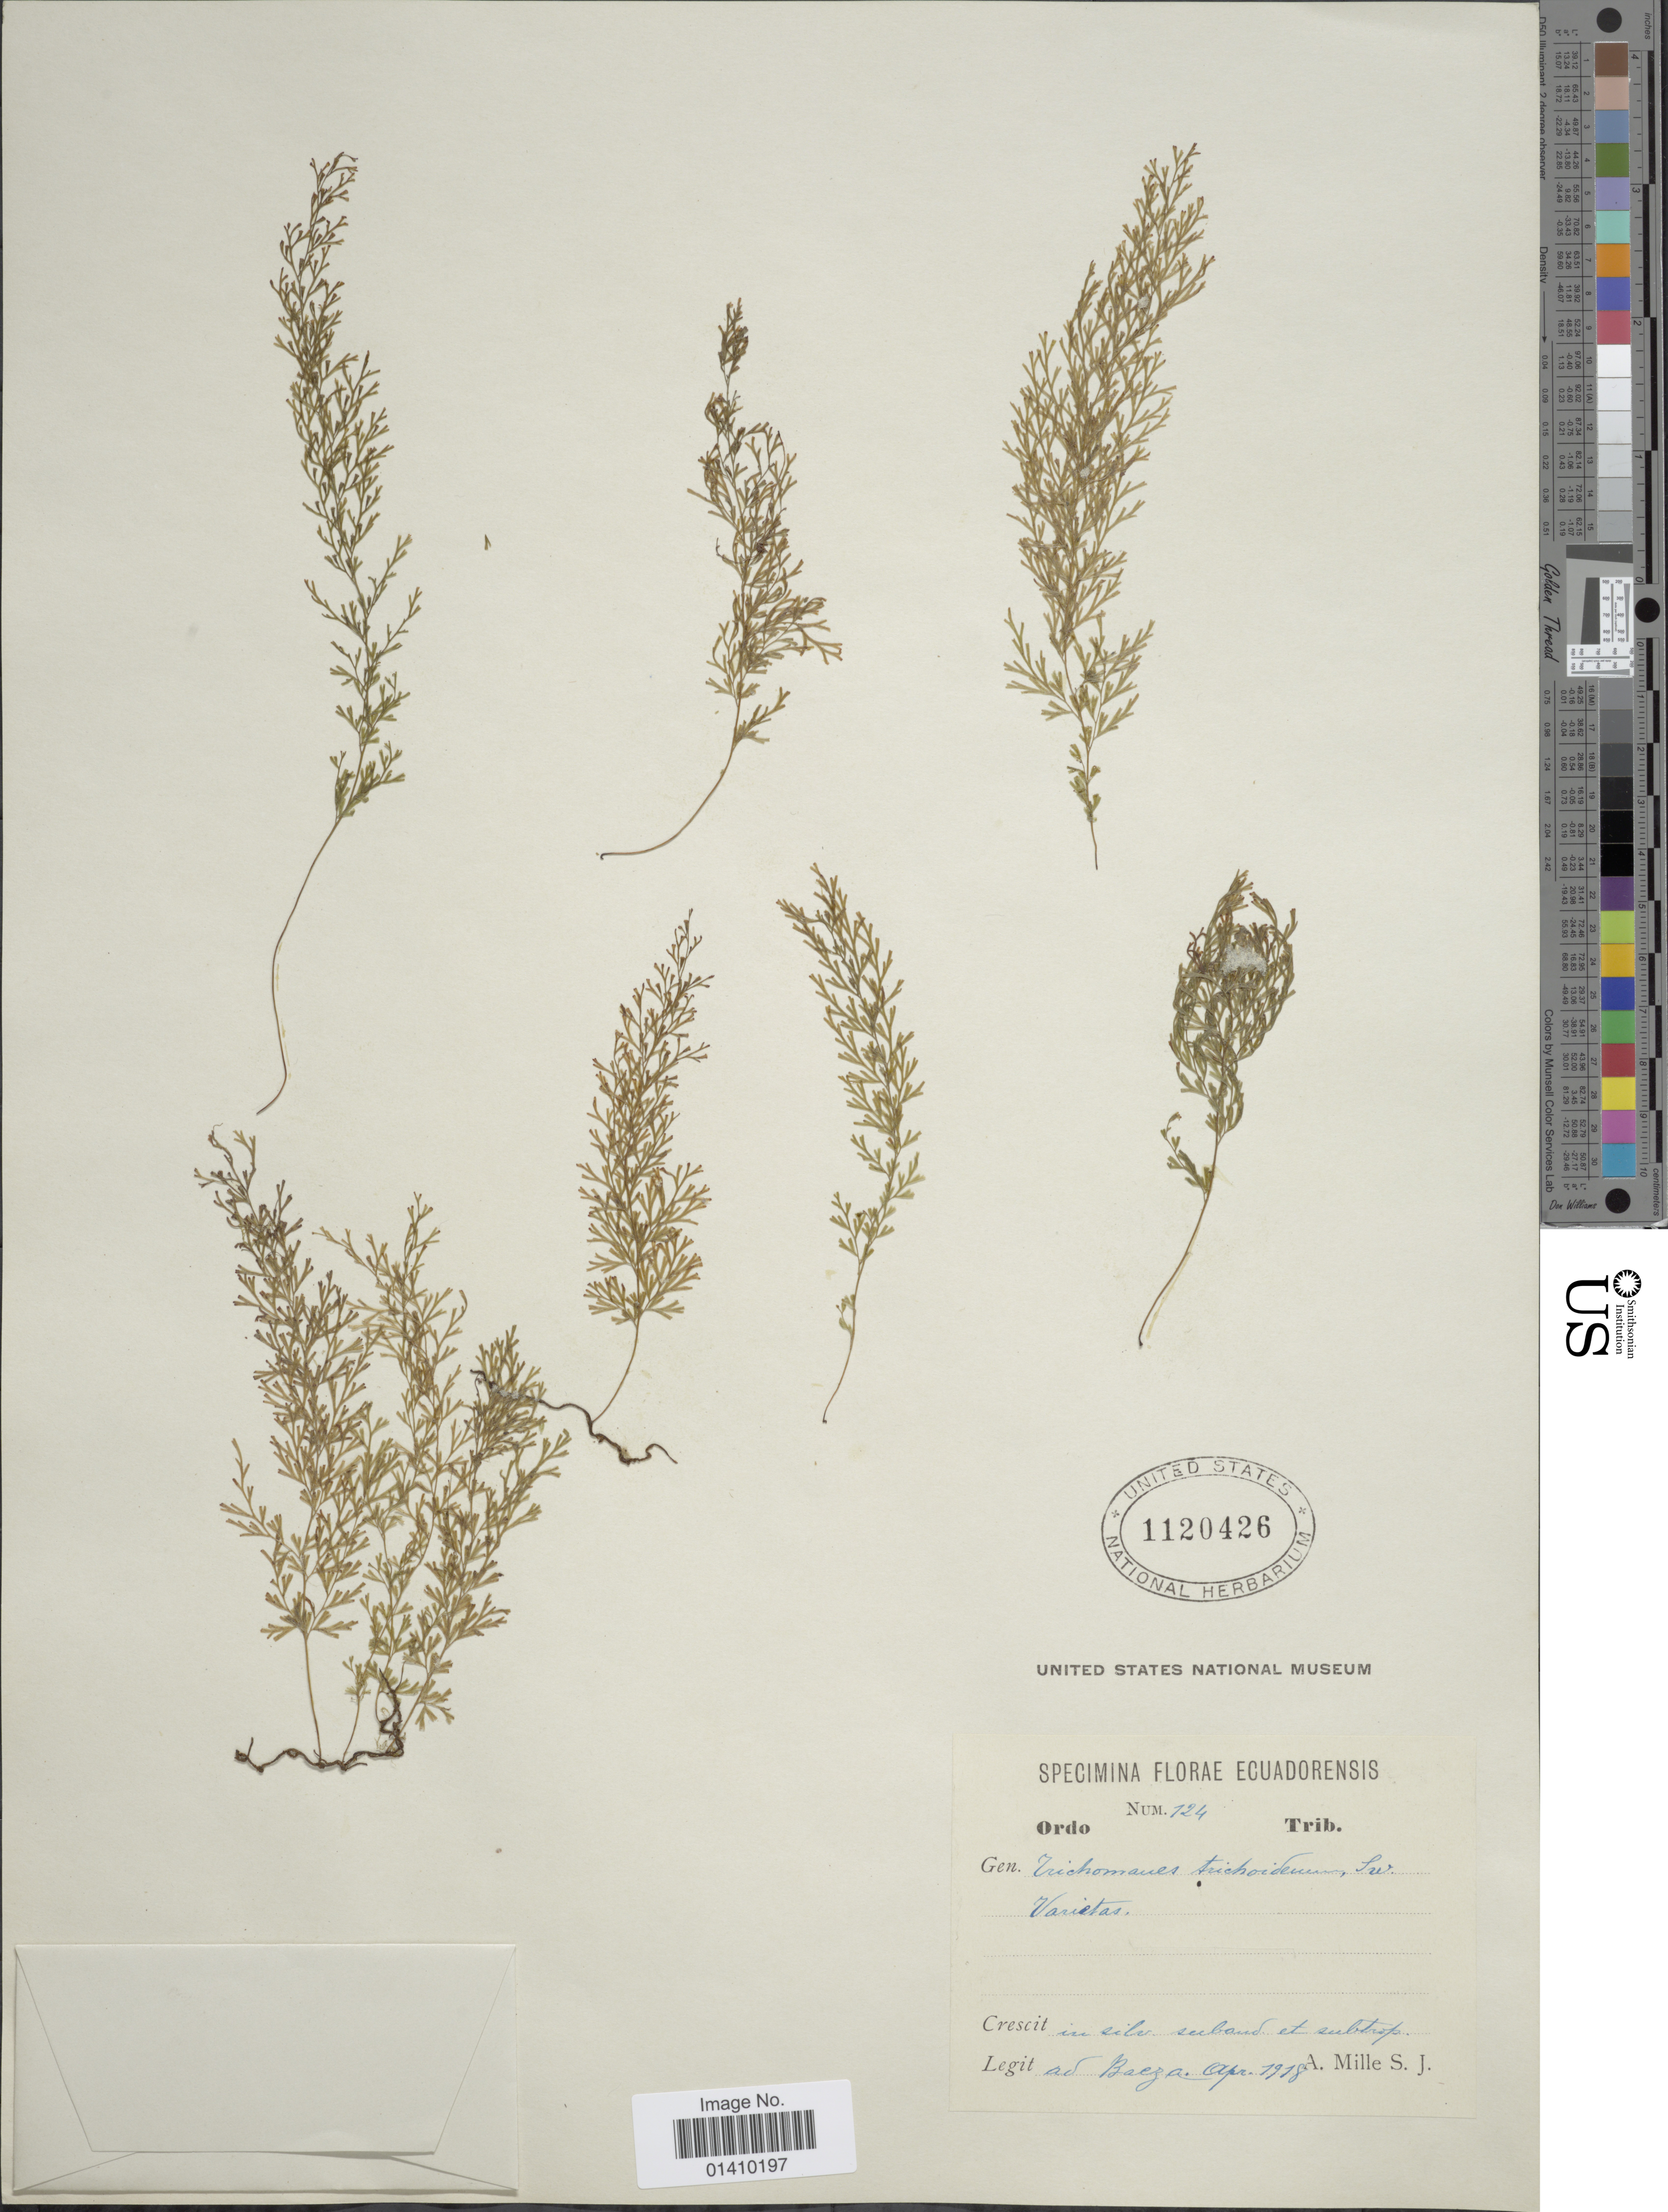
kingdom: Plantae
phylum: Tracheophyta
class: Polypodiopsida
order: Hymenophyllales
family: Hymenophyllaceae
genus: Polyphlebium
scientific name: Polyphlebium tenerum (A. Spreng.) comb. ined., 2015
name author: (A. Spreng.)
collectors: A. Mille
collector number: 124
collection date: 1918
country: Ecuador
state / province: Napo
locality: Baeza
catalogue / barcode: US 1120426